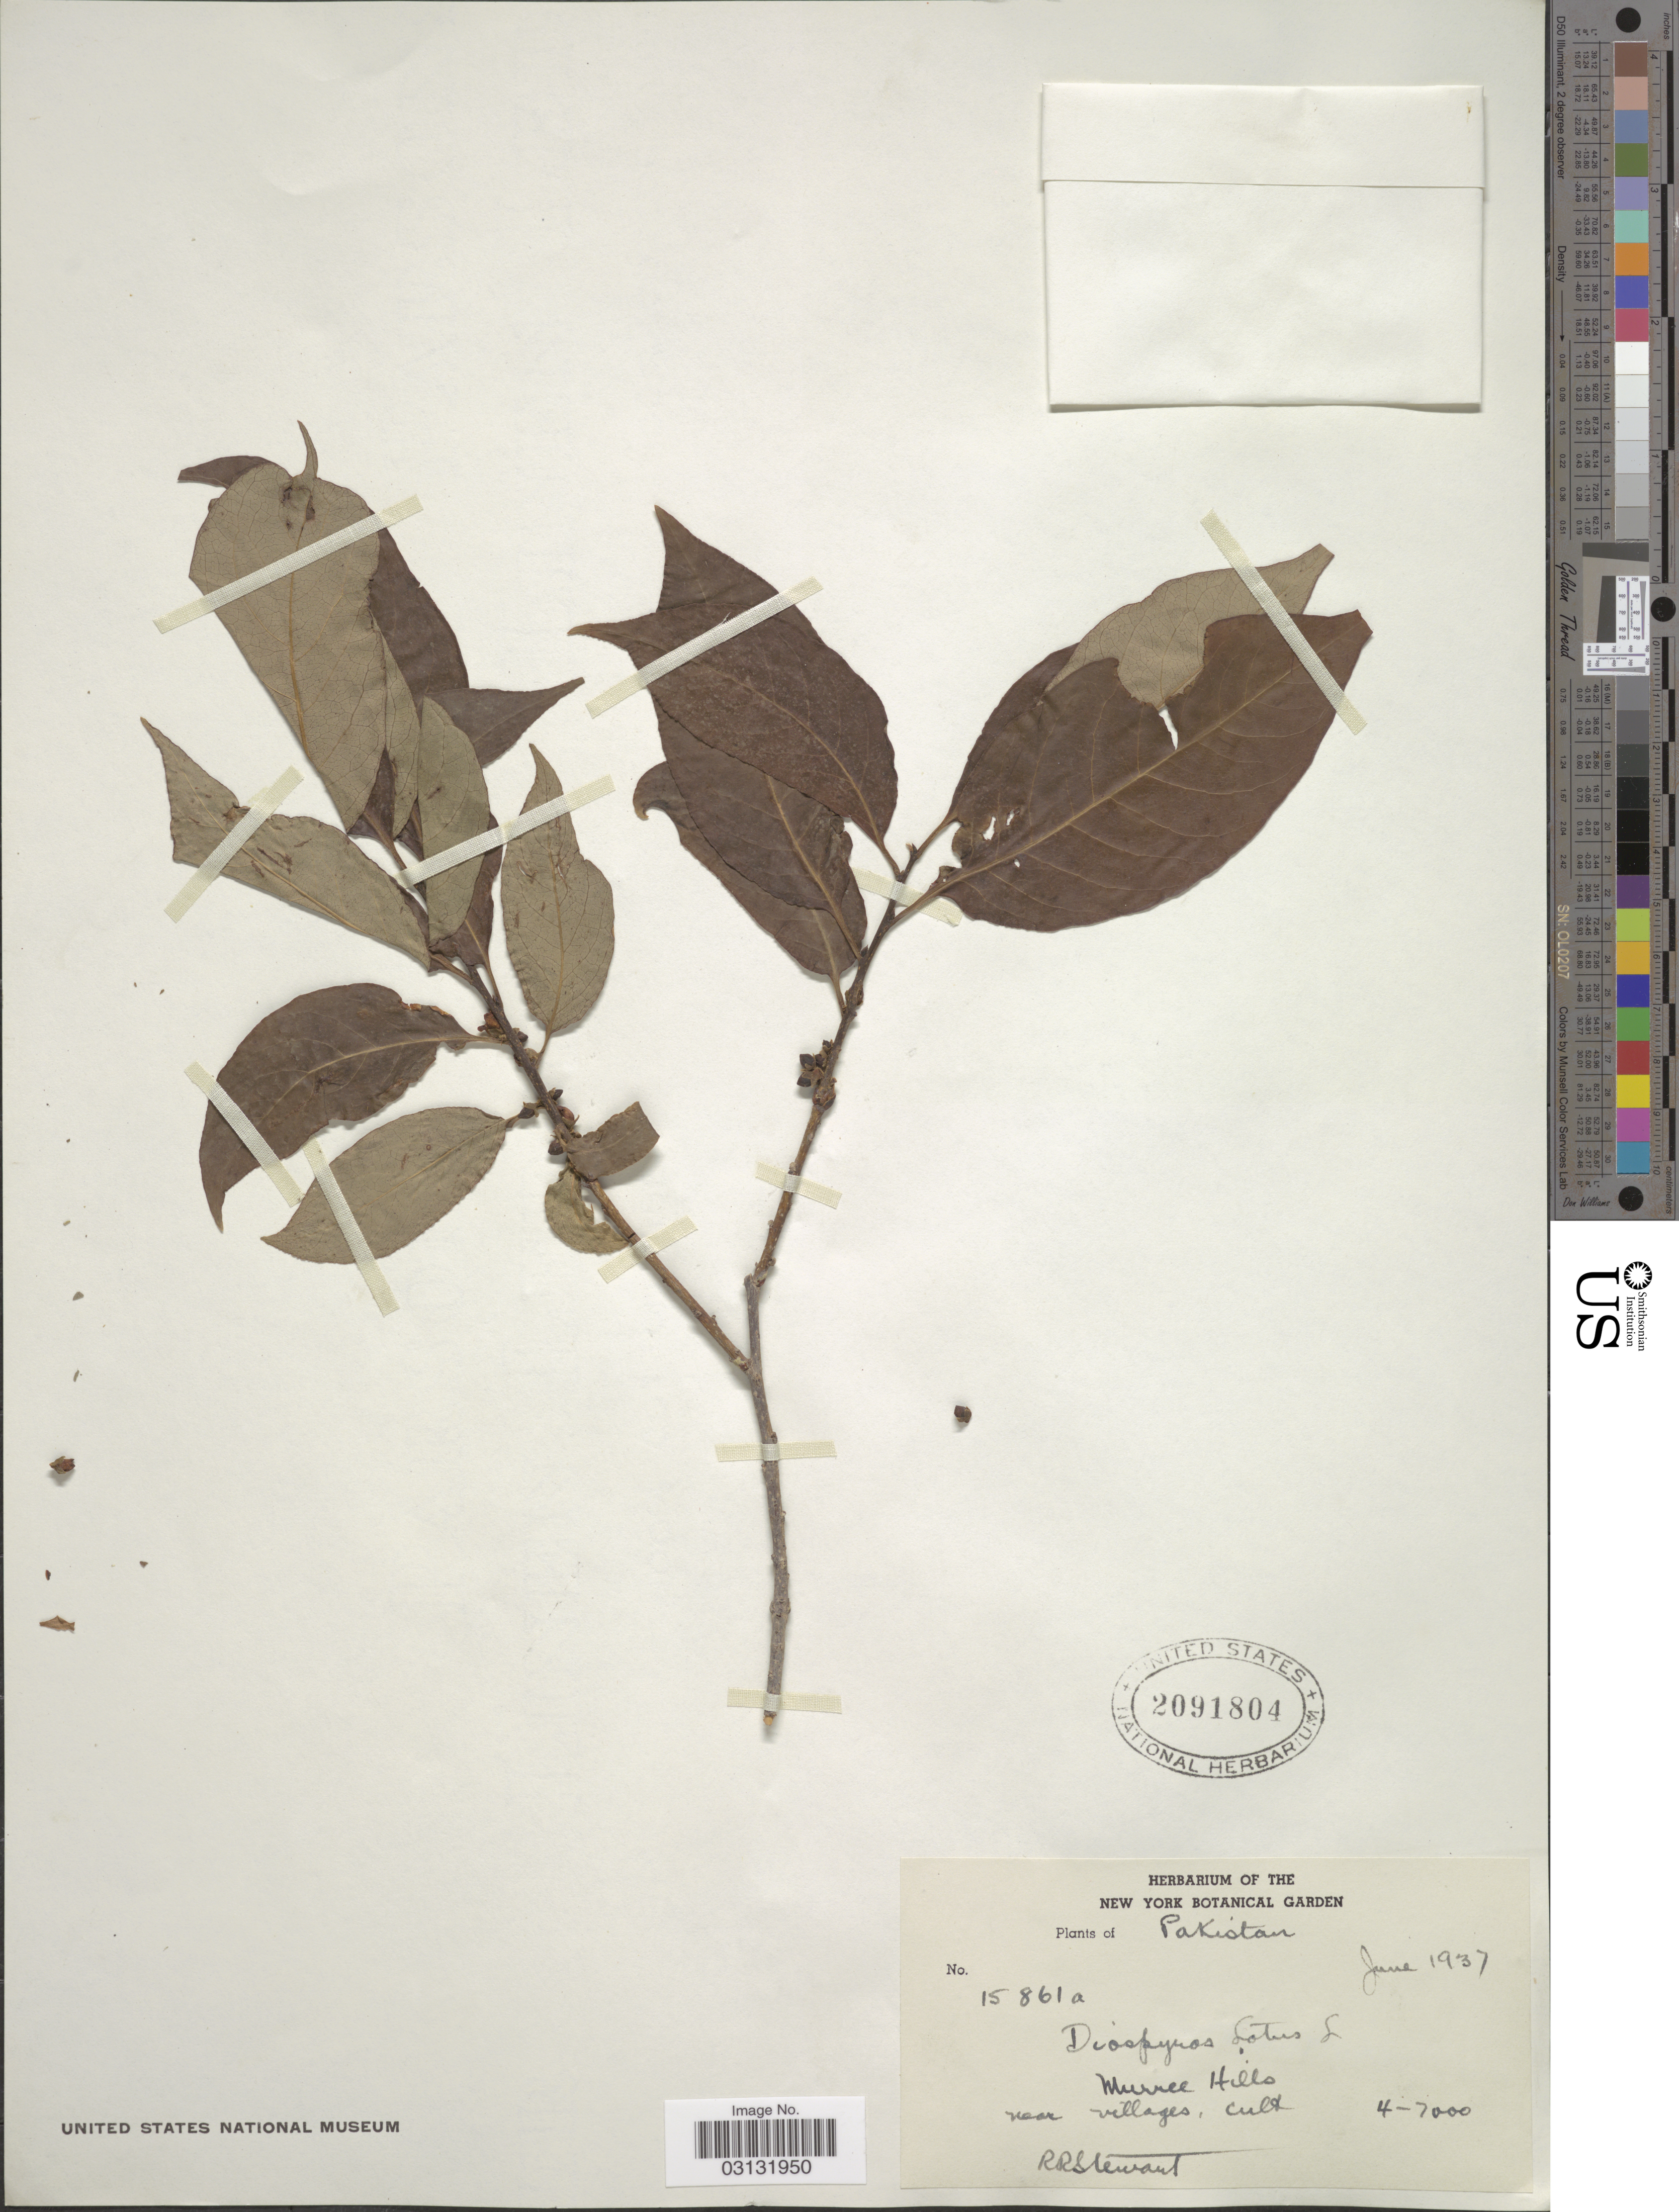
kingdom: Plantae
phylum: Tracheophyta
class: Magnoliopsida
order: Ericales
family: Ebenaceae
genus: Diospyros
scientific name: Diospyros lotus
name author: L.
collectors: R. Stewart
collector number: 15861a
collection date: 1937-06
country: Pakistan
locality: Murree Hills. Near villages.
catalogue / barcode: US 2091804